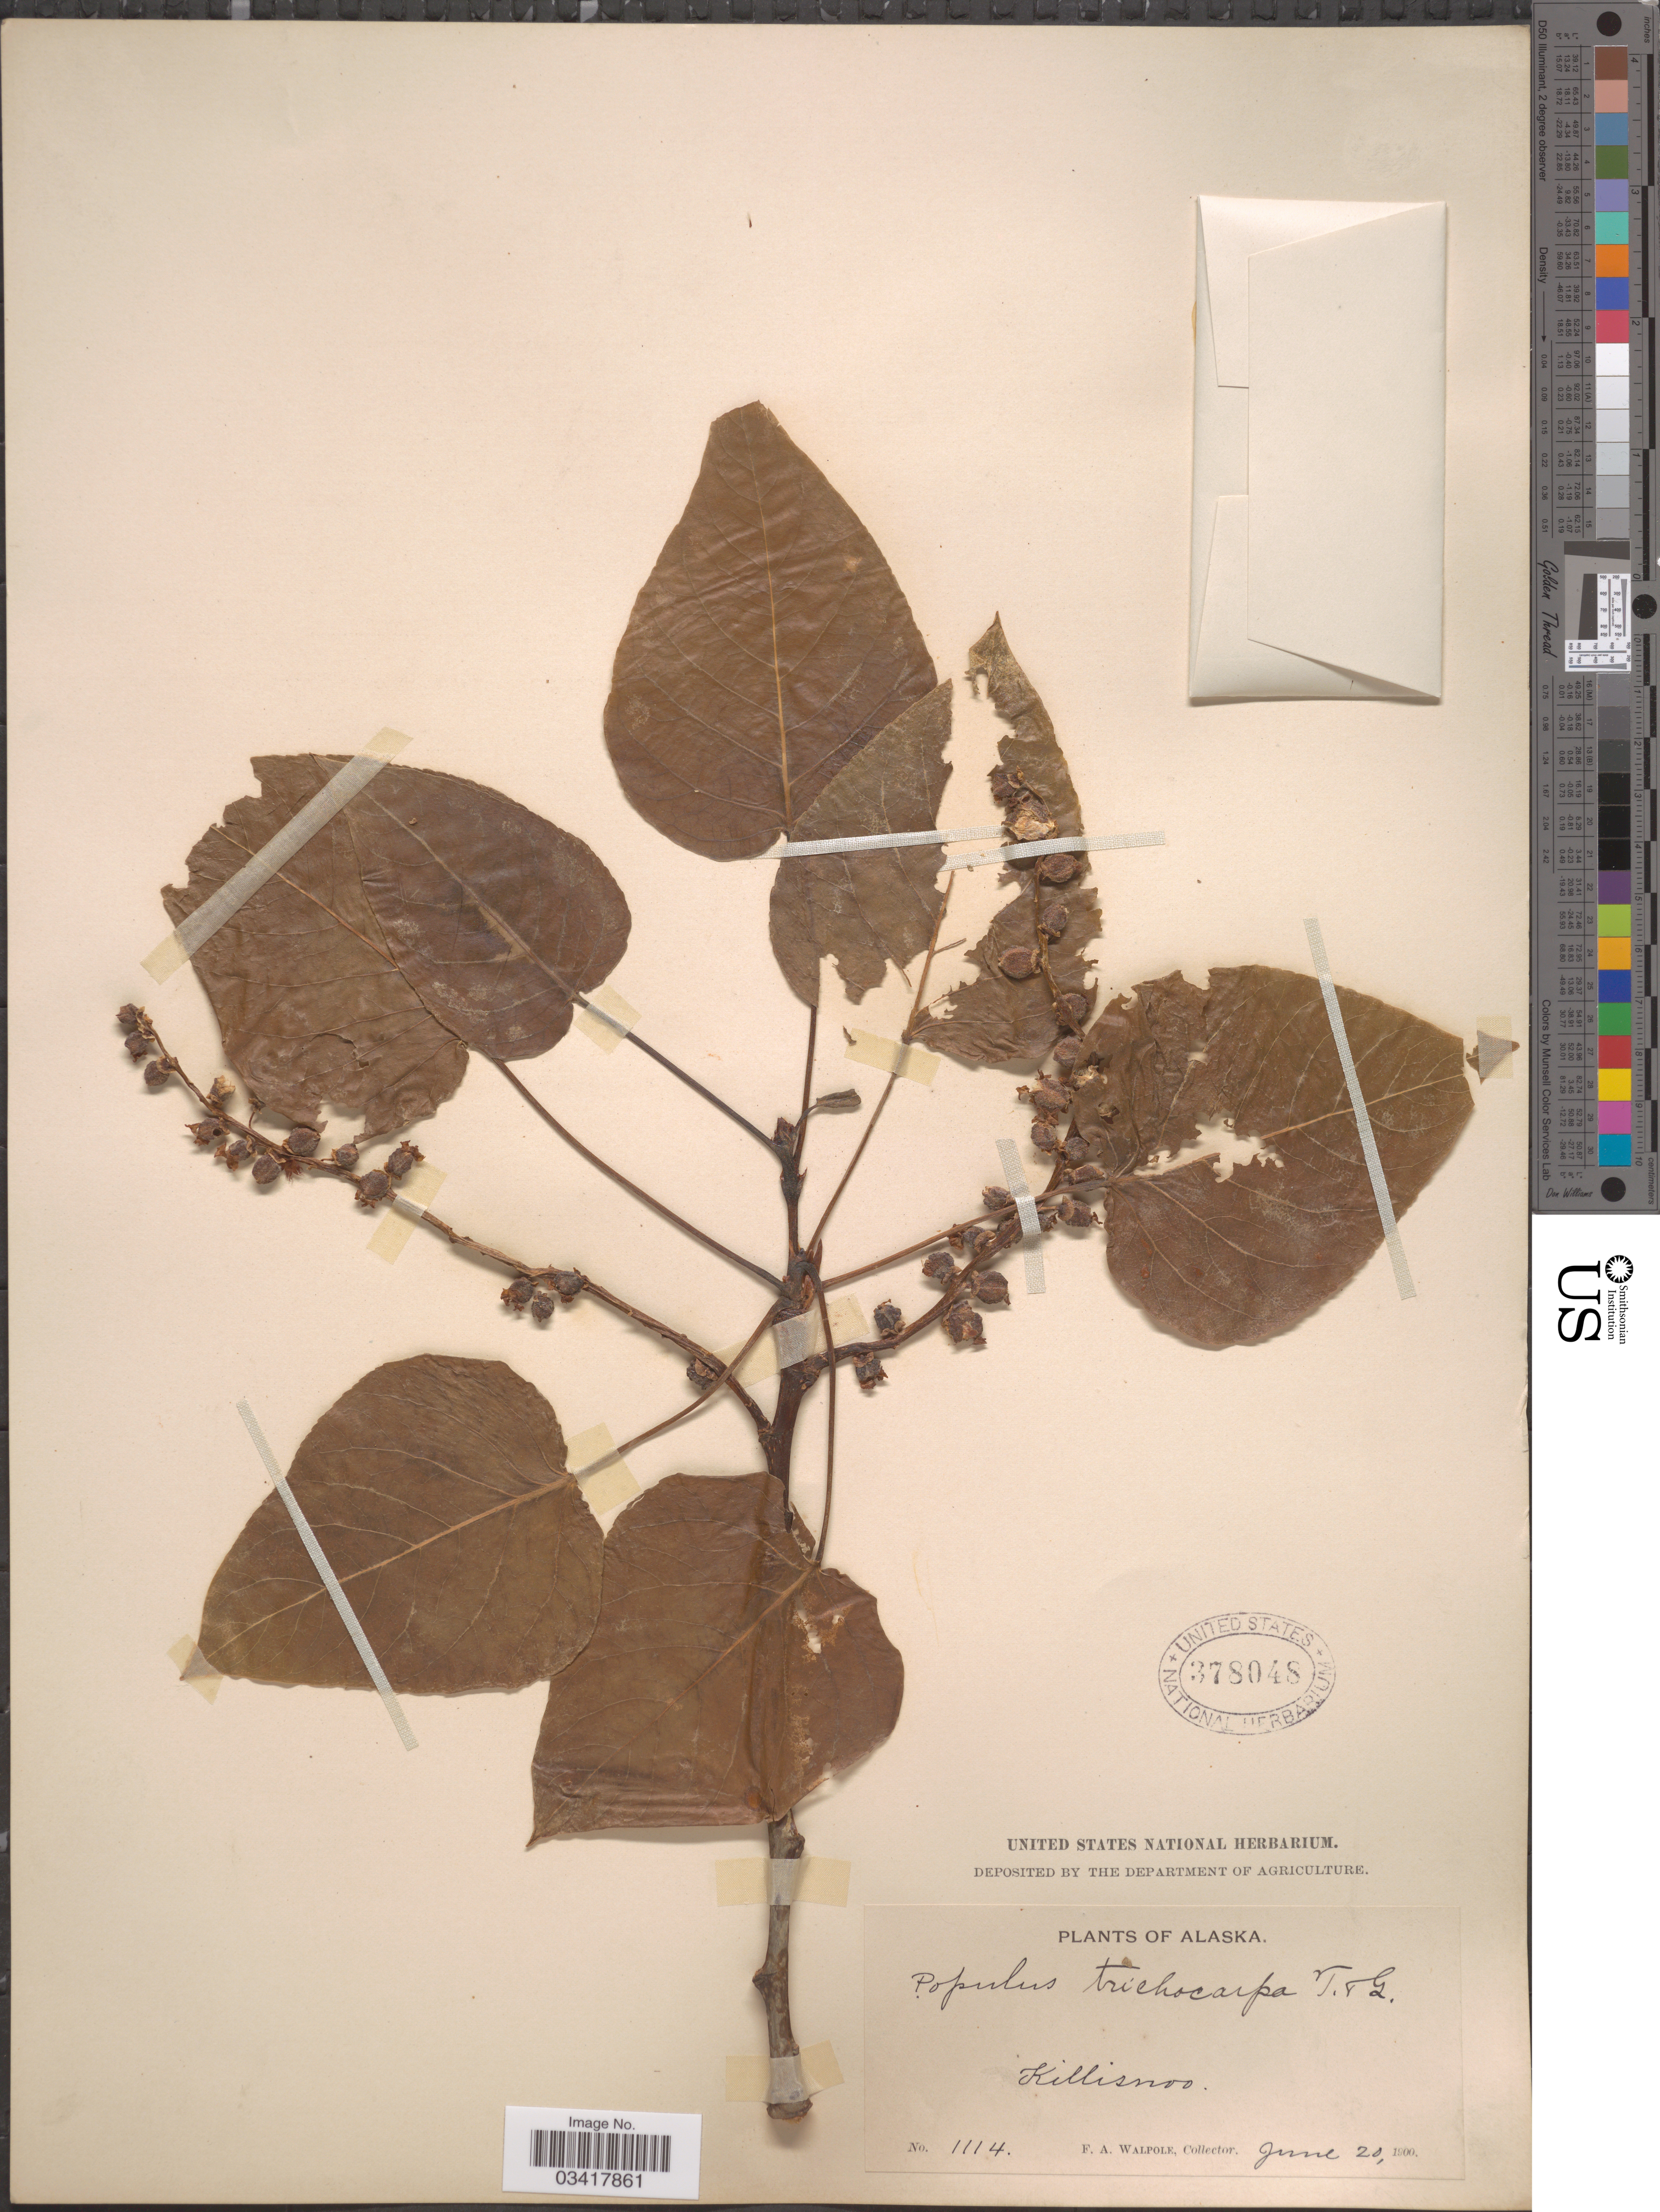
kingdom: Plantae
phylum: Tracheophyta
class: Magnoliopsida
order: Malpighiales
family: Salicaceae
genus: Populus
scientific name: Populus trichocarpa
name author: Torr. & A. Gray ex W. Hook.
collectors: F. Walpole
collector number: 1114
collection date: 1900-06-20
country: United States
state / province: Alaska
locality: Killisnoo.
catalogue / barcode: US 378048